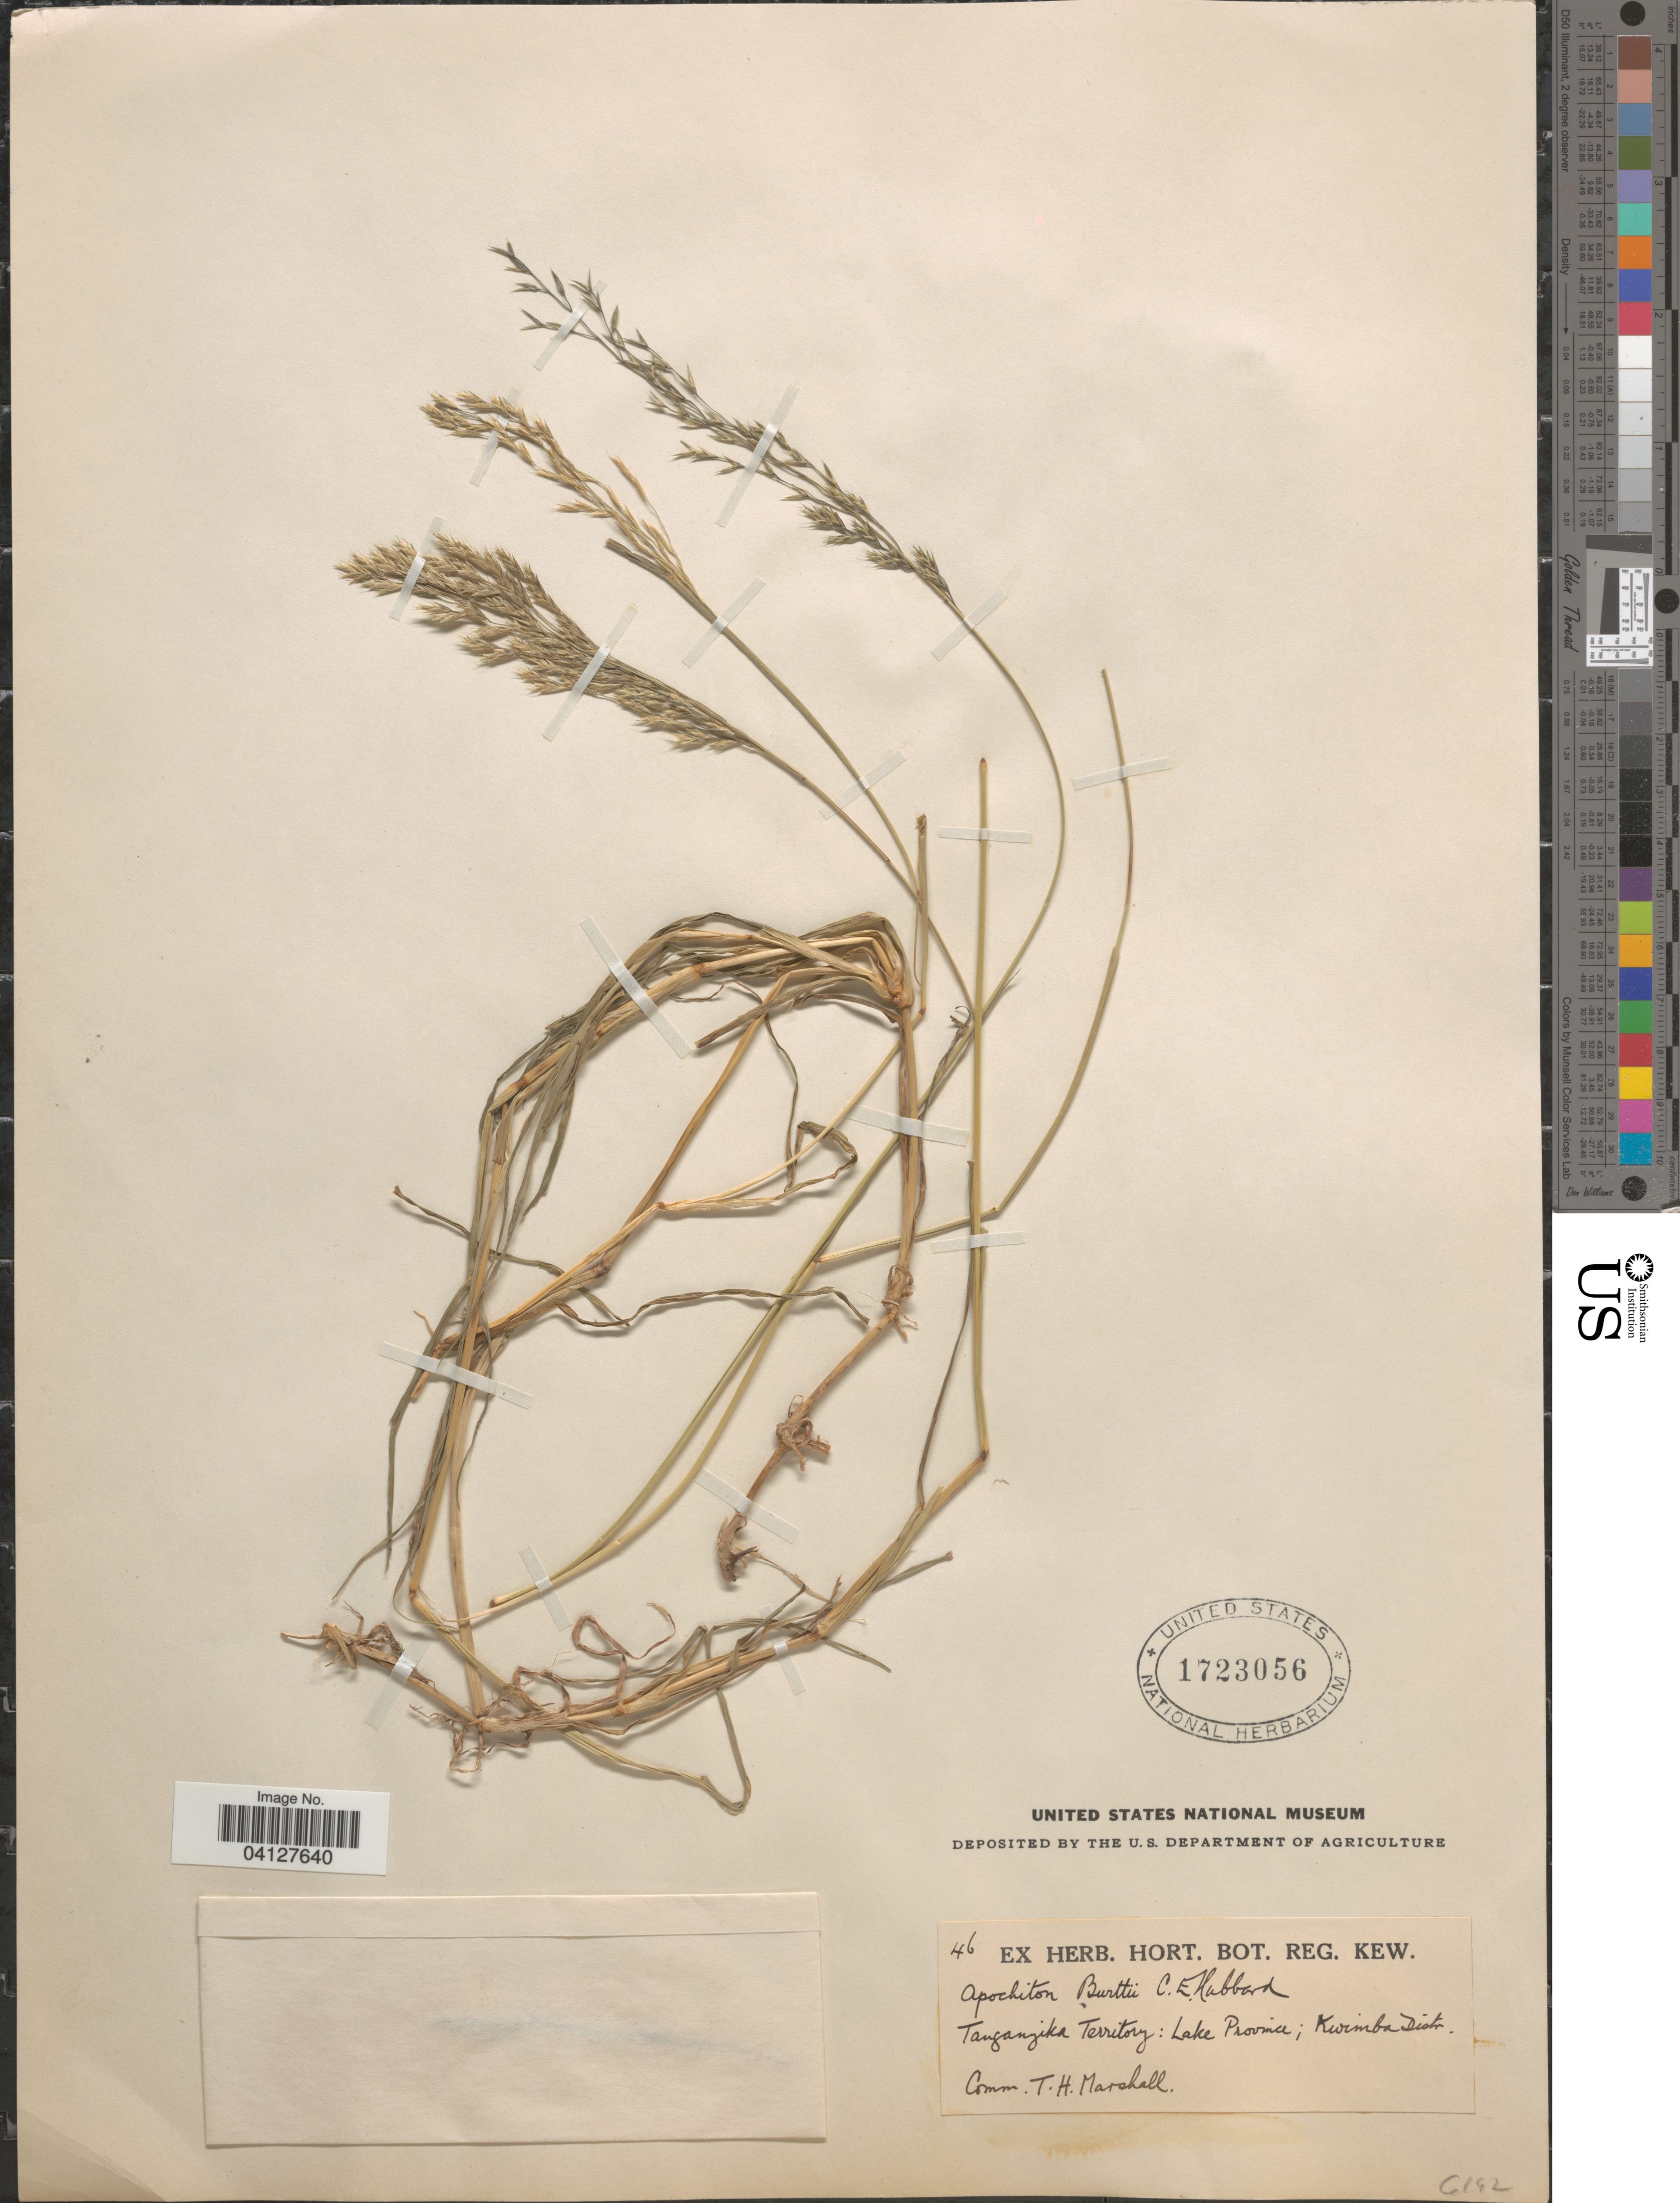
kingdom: Plantae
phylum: Tracheophyta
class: Liliopsida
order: Poales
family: Poaceae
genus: Apochiton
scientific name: Apochiton burttii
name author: C.E. Hubb.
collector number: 46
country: Tanzania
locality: Tanganyika Territory: Lake Province; Kwimba Distr.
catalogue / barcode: US 1723056